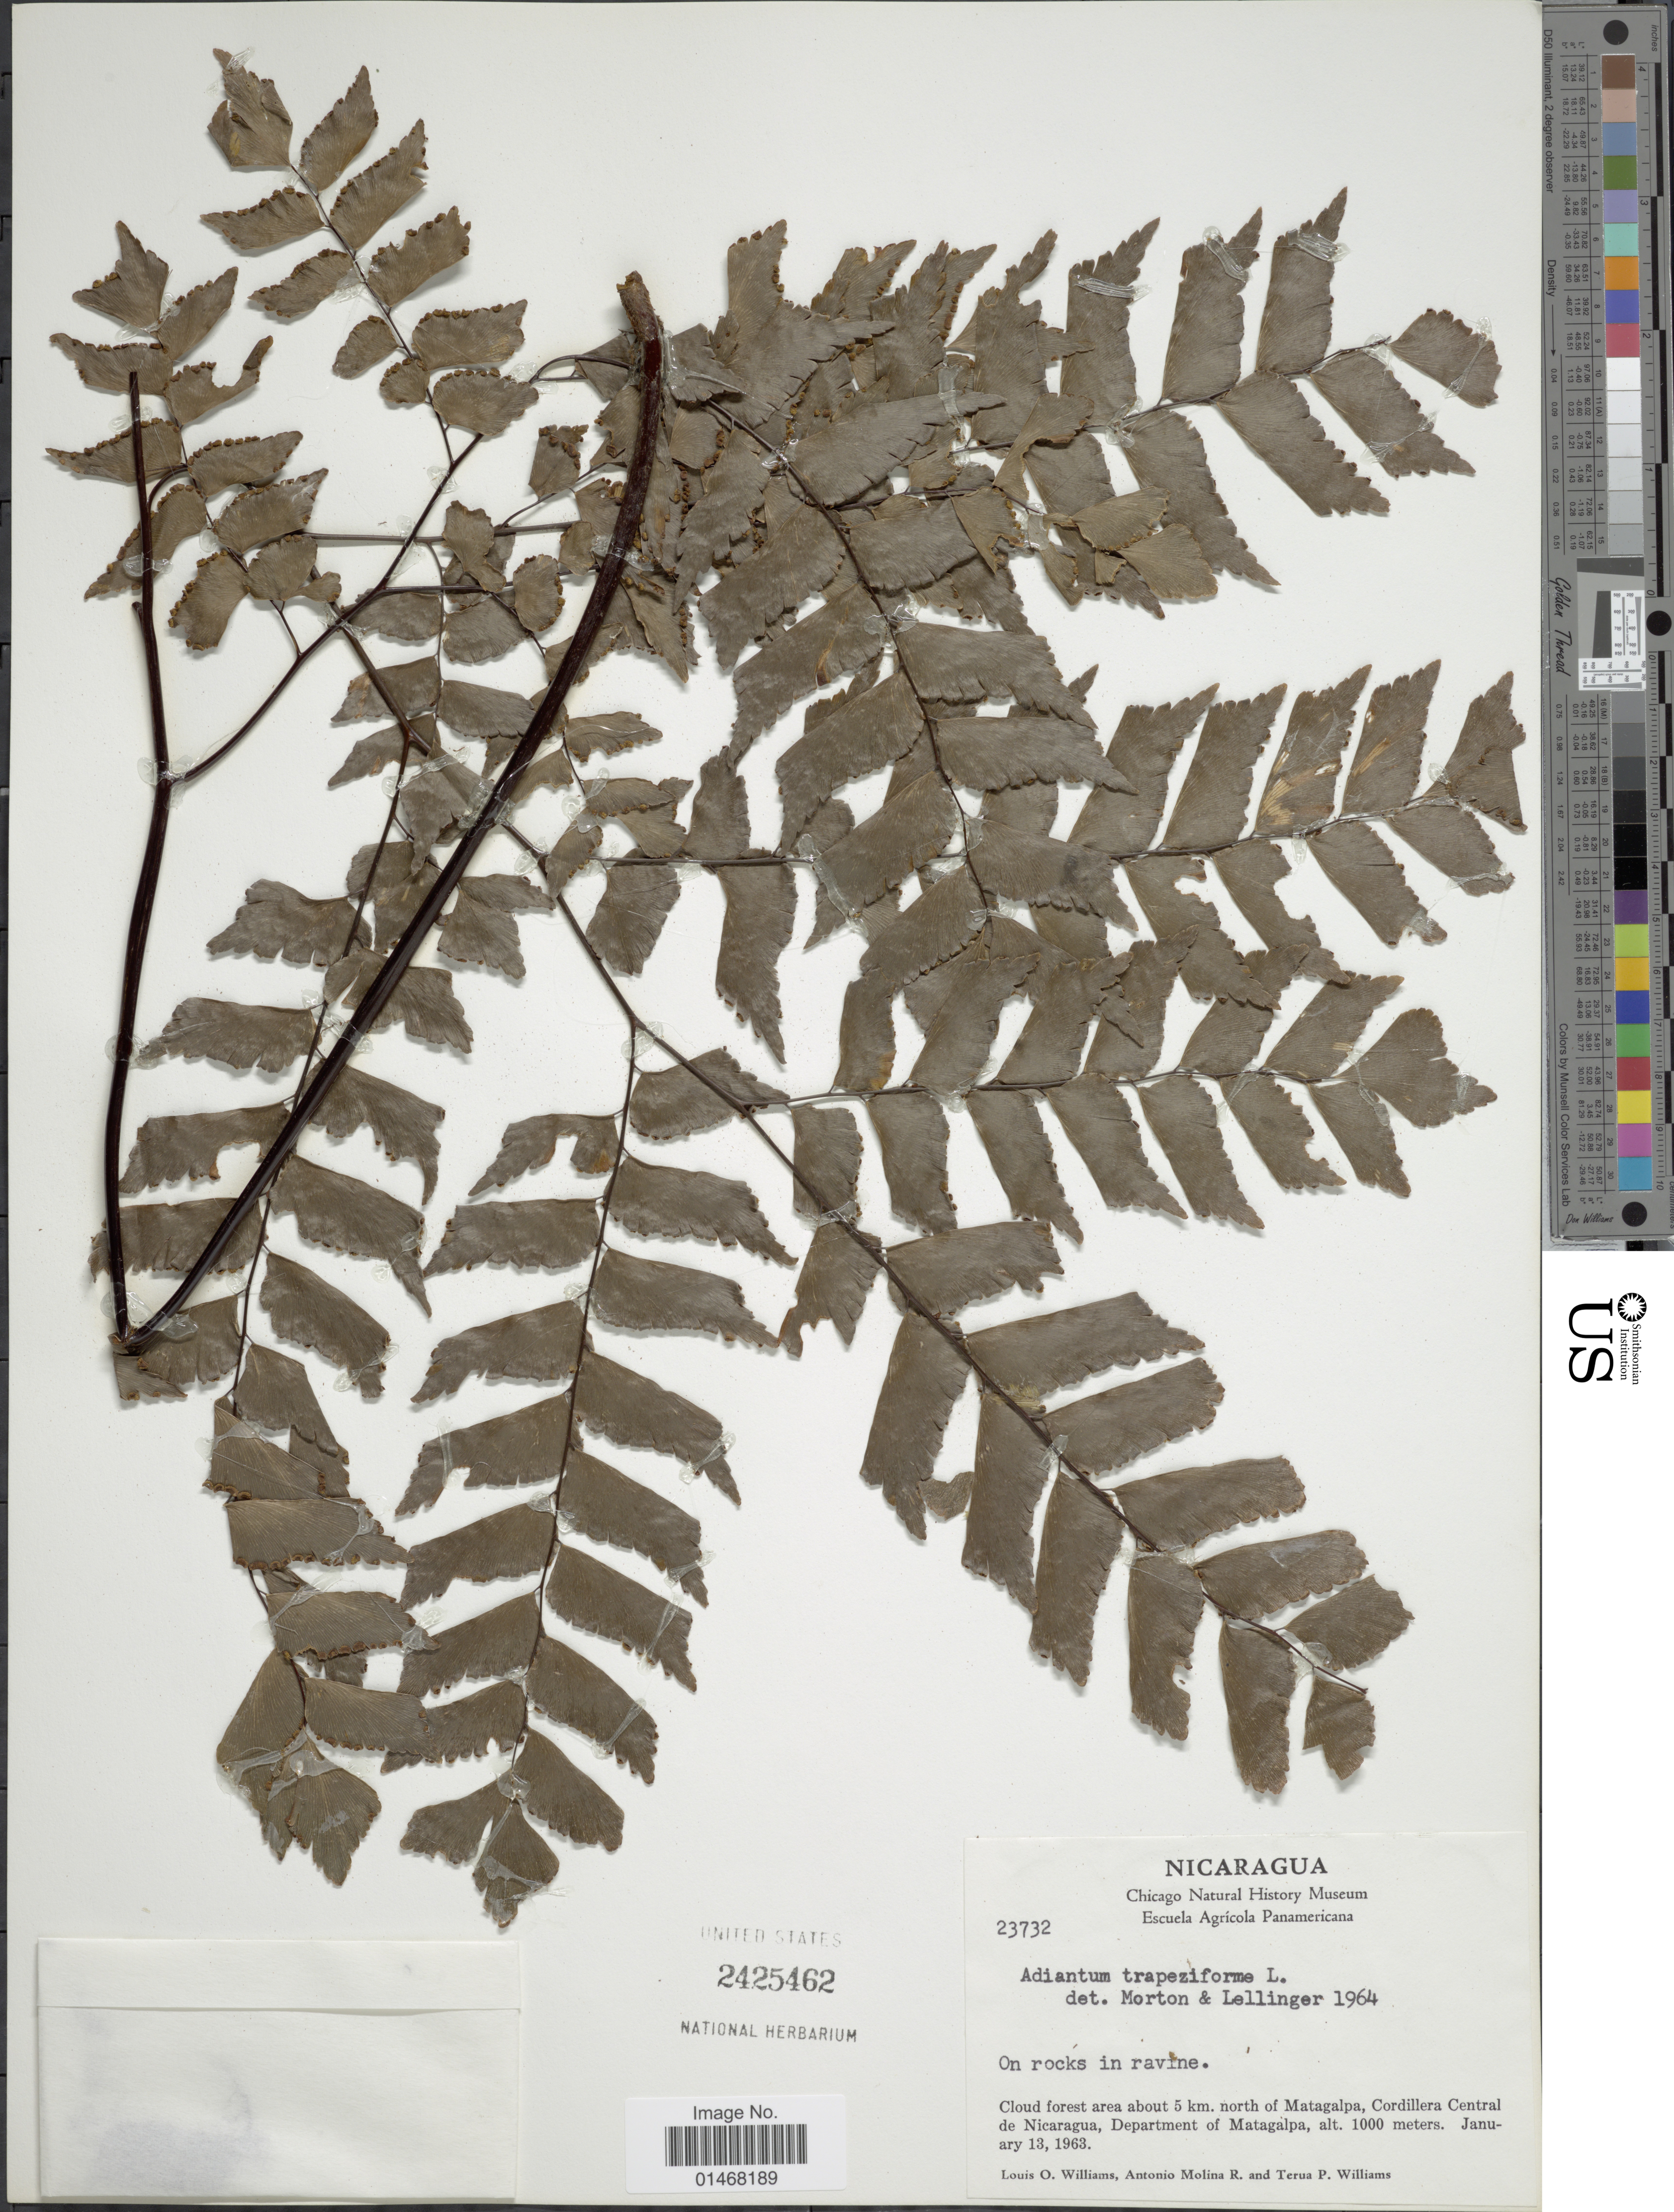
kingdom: Plantae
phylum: Tracheophyta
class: Polypodiopsida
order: Polypodiales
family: Pteridaceae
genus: Adiantum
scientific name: Adiantum trapeziforme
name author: L.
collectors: L. O. Williams, A. Molina R. & T. P. Williams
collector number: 23732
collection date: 1963-01-13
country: Nicaragua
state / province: Matagalpa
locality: Cloud forest area about 5 km. north of Matagalpa, Cordillera Central de Nicaragua, Department of Matagalpa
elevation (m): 1000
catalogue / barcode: US 2425462